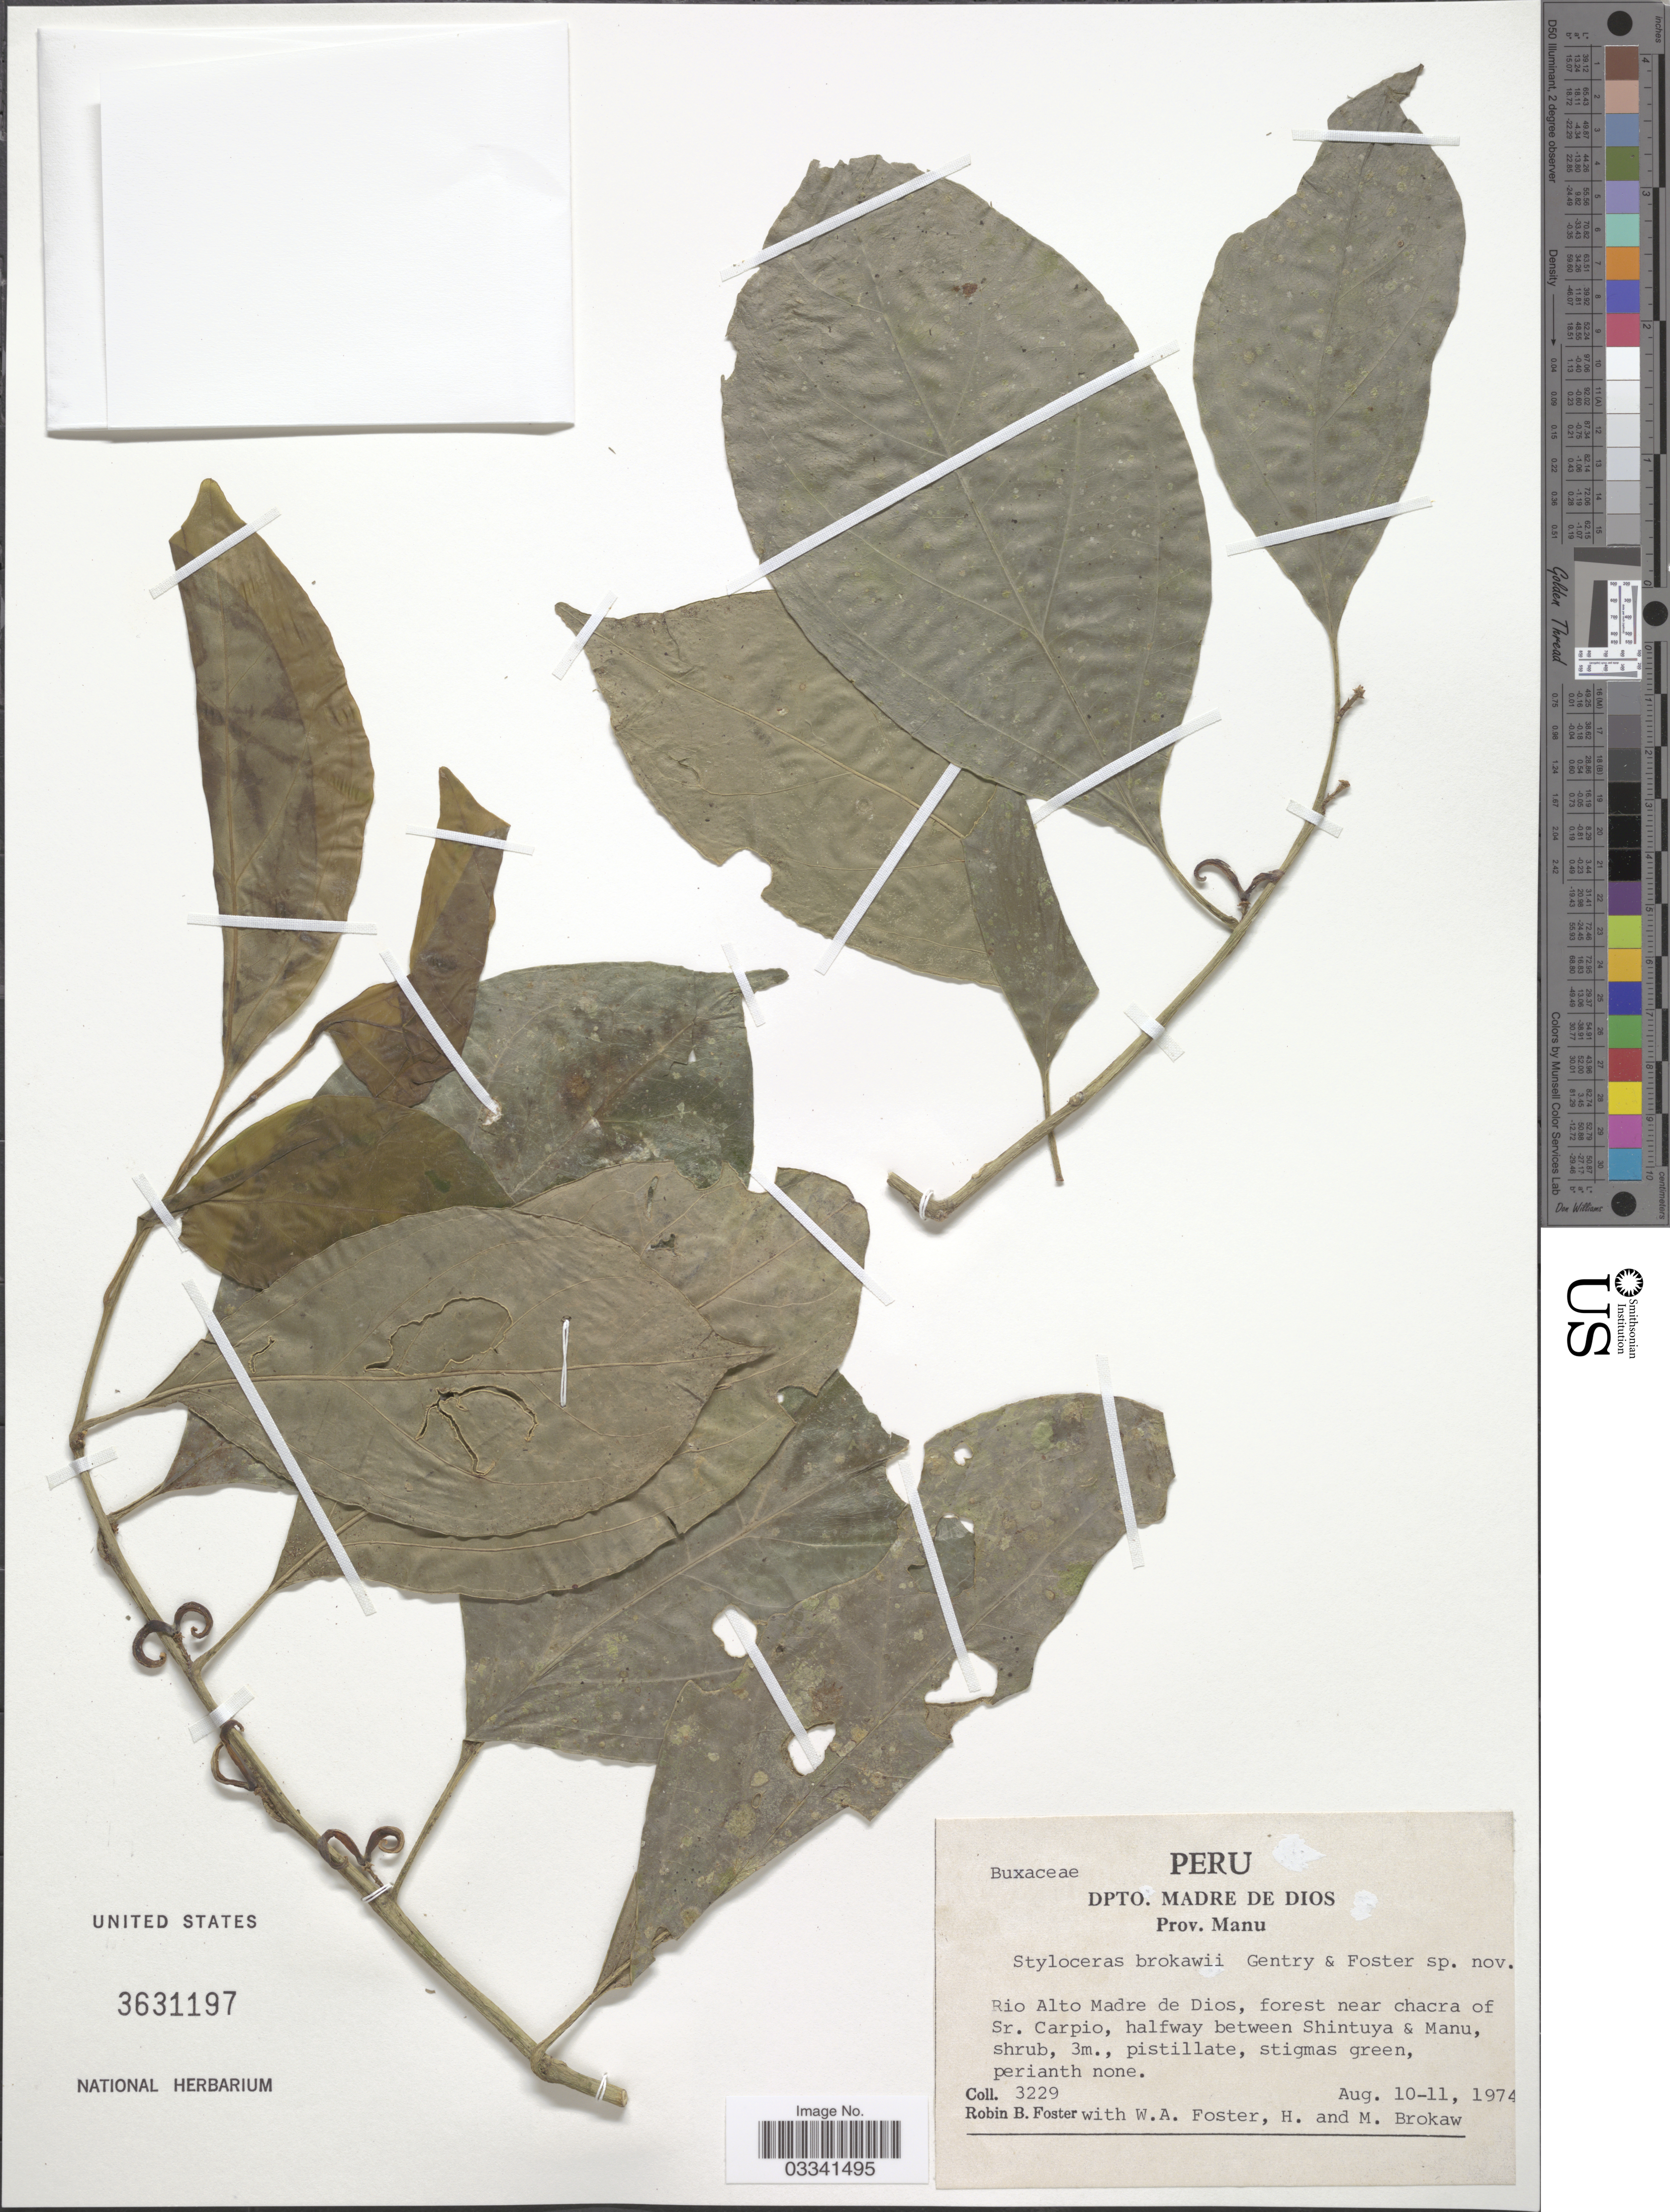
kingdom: Plantae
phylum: Tracheophyta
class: Magnoliopsida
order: Buxales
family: Buxaceae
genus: Styloceras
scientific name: Styloceras brokawii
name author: A.H. Gentry & R. B. Foster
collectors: R. B. Foster, W. Foster & M. Brokaw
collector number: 3229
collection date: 1974-08-10/1974-08-11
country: Peru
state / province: Madre de Dios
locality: Dpto. Madre de Dios. Prov. Manu. Rio Alto Madre de Dios, forest near chacra of Sr. Carpio, halfway between Shintuya & Manu.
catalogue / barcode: US 3631197